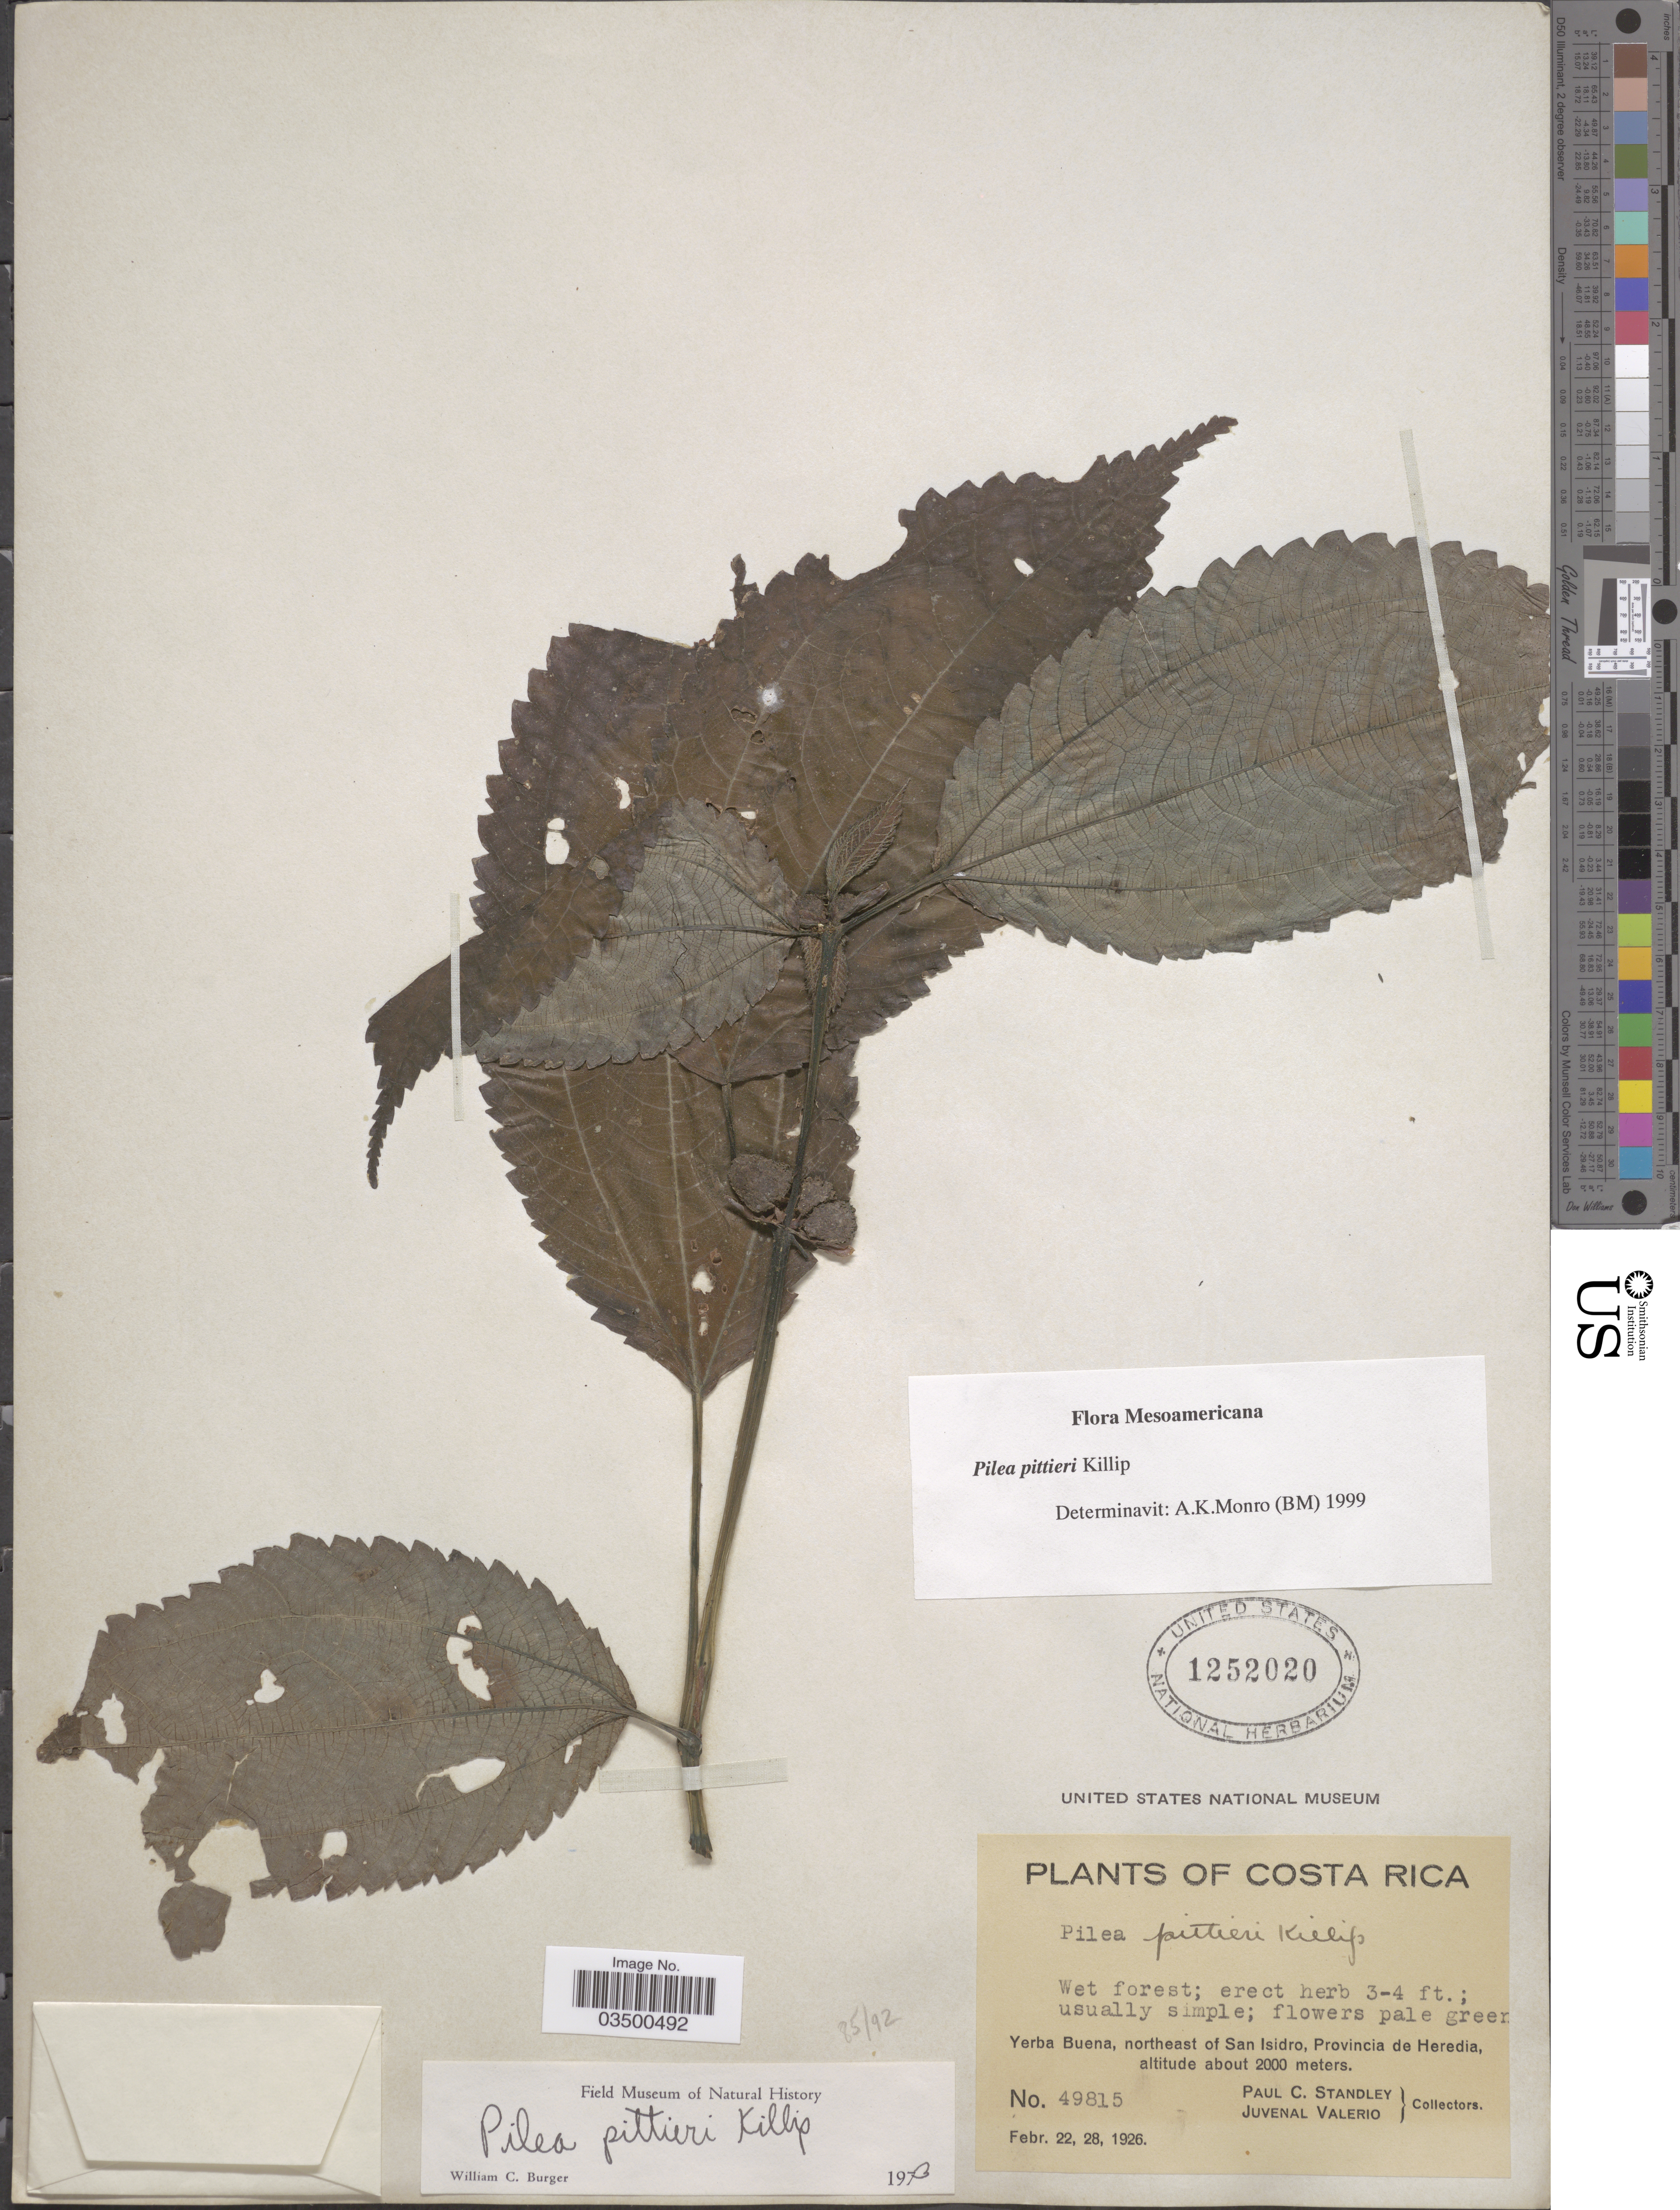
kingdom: Plantae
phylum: Tracheophyta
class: Magnoliopsida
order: Rosales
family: Urticaceae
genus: Pilea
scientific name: Pilea pittieri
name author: Killip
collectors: P. C. Standley & J. Valerio R.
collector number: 49815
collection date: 1926-02-22/1926-02-28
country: Costa Rica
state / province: Heredia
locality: Yerba Buena, northeast of San Isidro, Provincia de Heredia.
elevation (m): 2000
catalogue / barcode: US 1252020